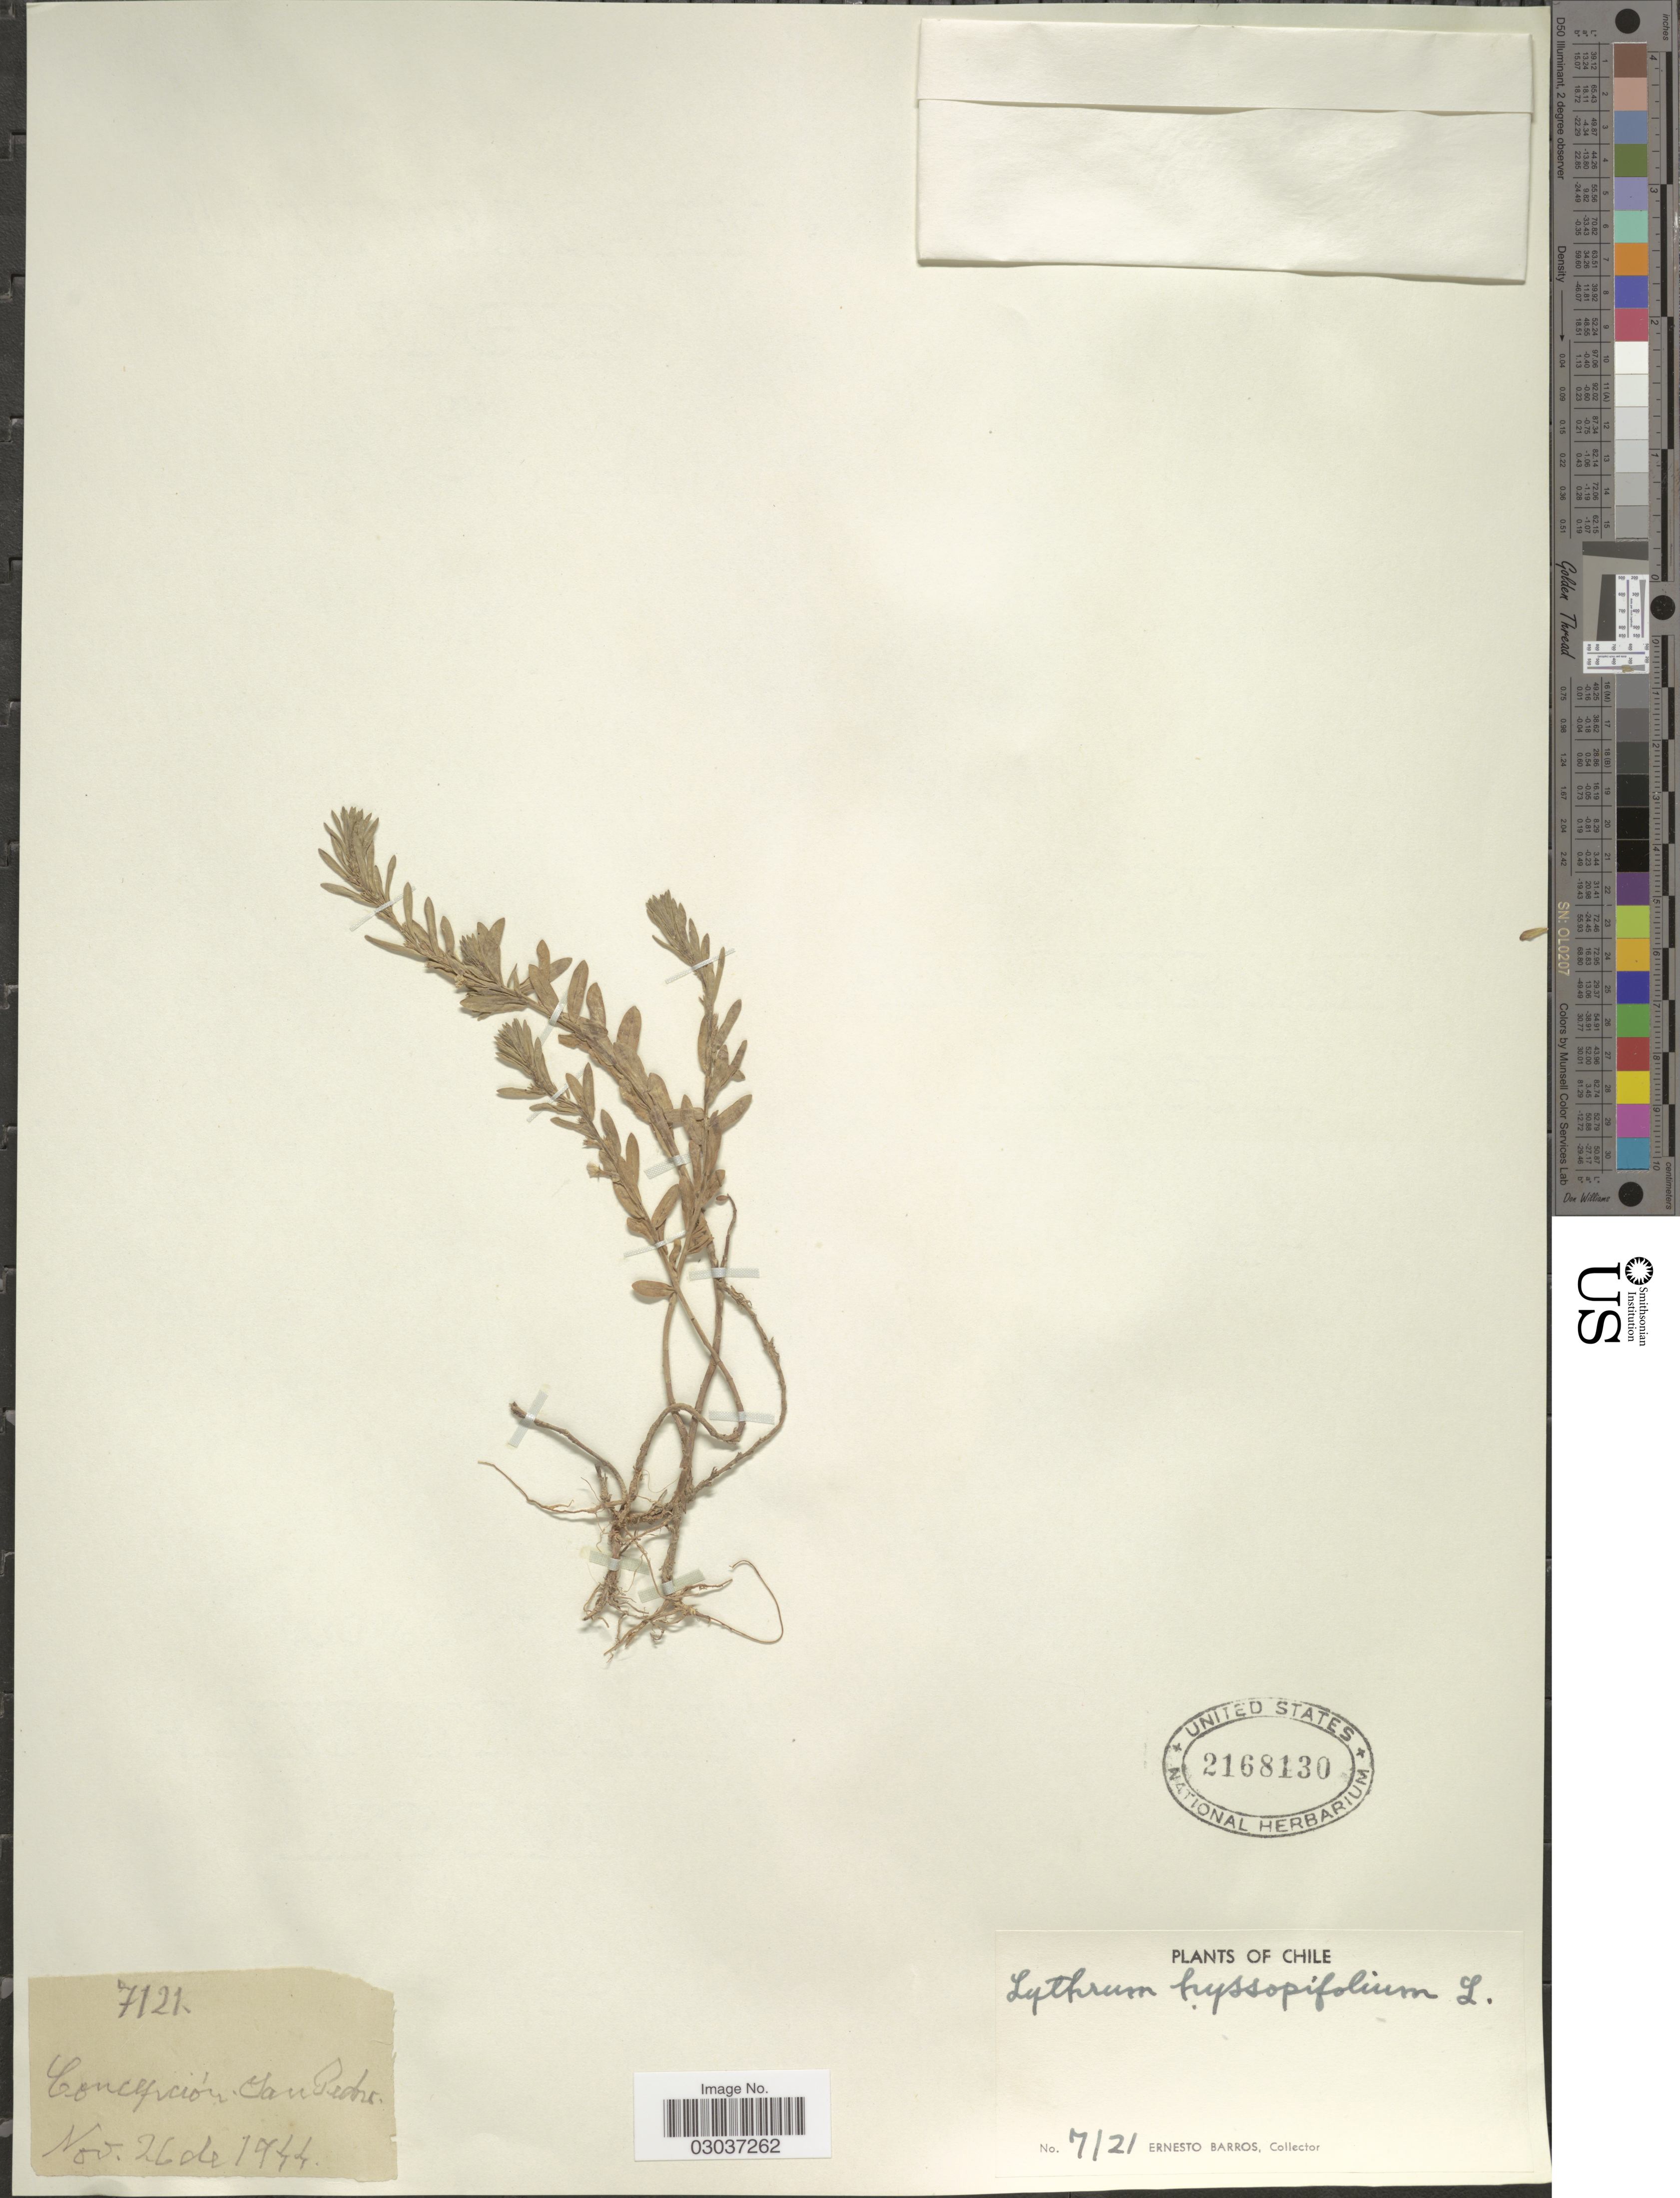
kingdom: Plantae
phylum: Tracheophyta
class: Magnoliopsida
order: Myrtales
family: Lythraceae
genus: Lythrum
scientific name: Lythrum hyssopifolia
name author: L.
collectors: E. Barros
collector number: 7121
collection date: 1944-11-26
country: Chile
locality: Concepción. San Pedro.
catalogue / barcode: US 2168130